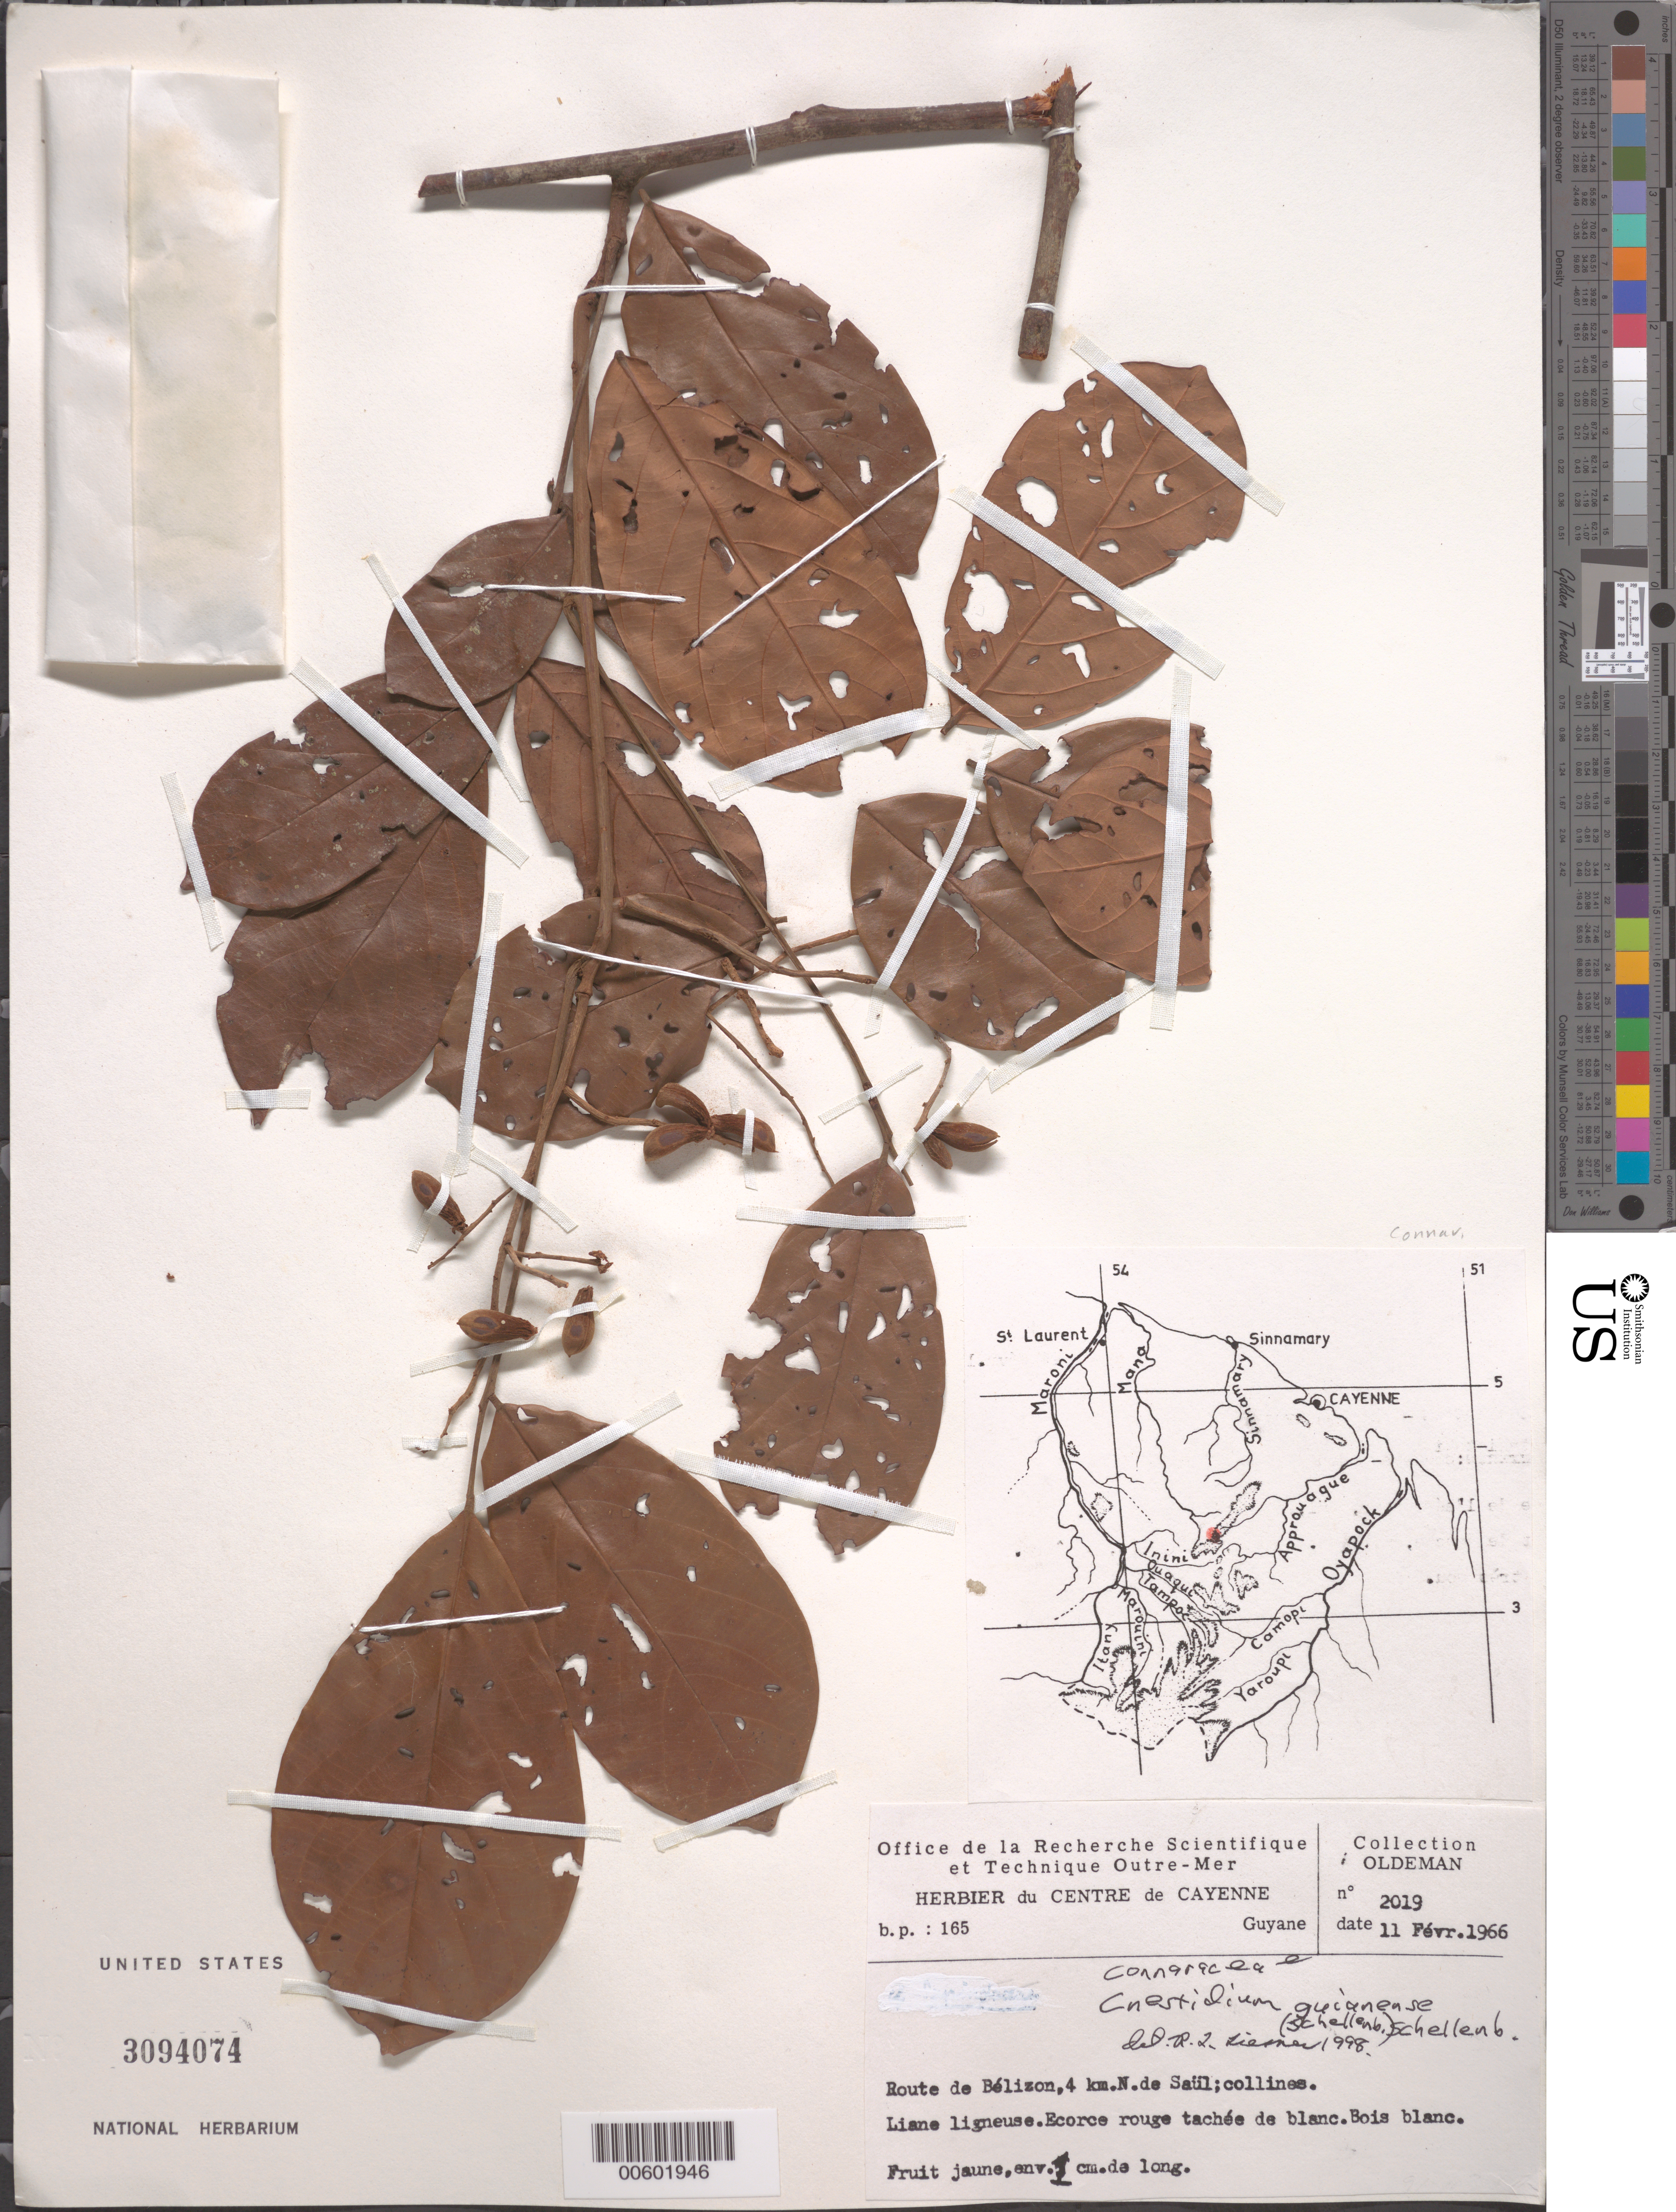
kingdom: Plantae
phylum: Tracheophyta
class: Magnoliopsida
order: Oxalidales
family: Connaraceae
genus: Cnestidium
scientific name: Cnestidium guianense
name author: (G. Schellenb.) G. Schellenb.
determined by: Liesner, R. L.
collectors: R. Oldeman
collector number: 2019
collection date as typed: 11-Feb-66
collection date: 1966-02-11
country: French Guiana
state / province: Saint-Laurent-du-Maroni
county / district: Saül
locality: Route de Bélizon, env. 4 km N de Saül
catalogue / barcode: US 3094074